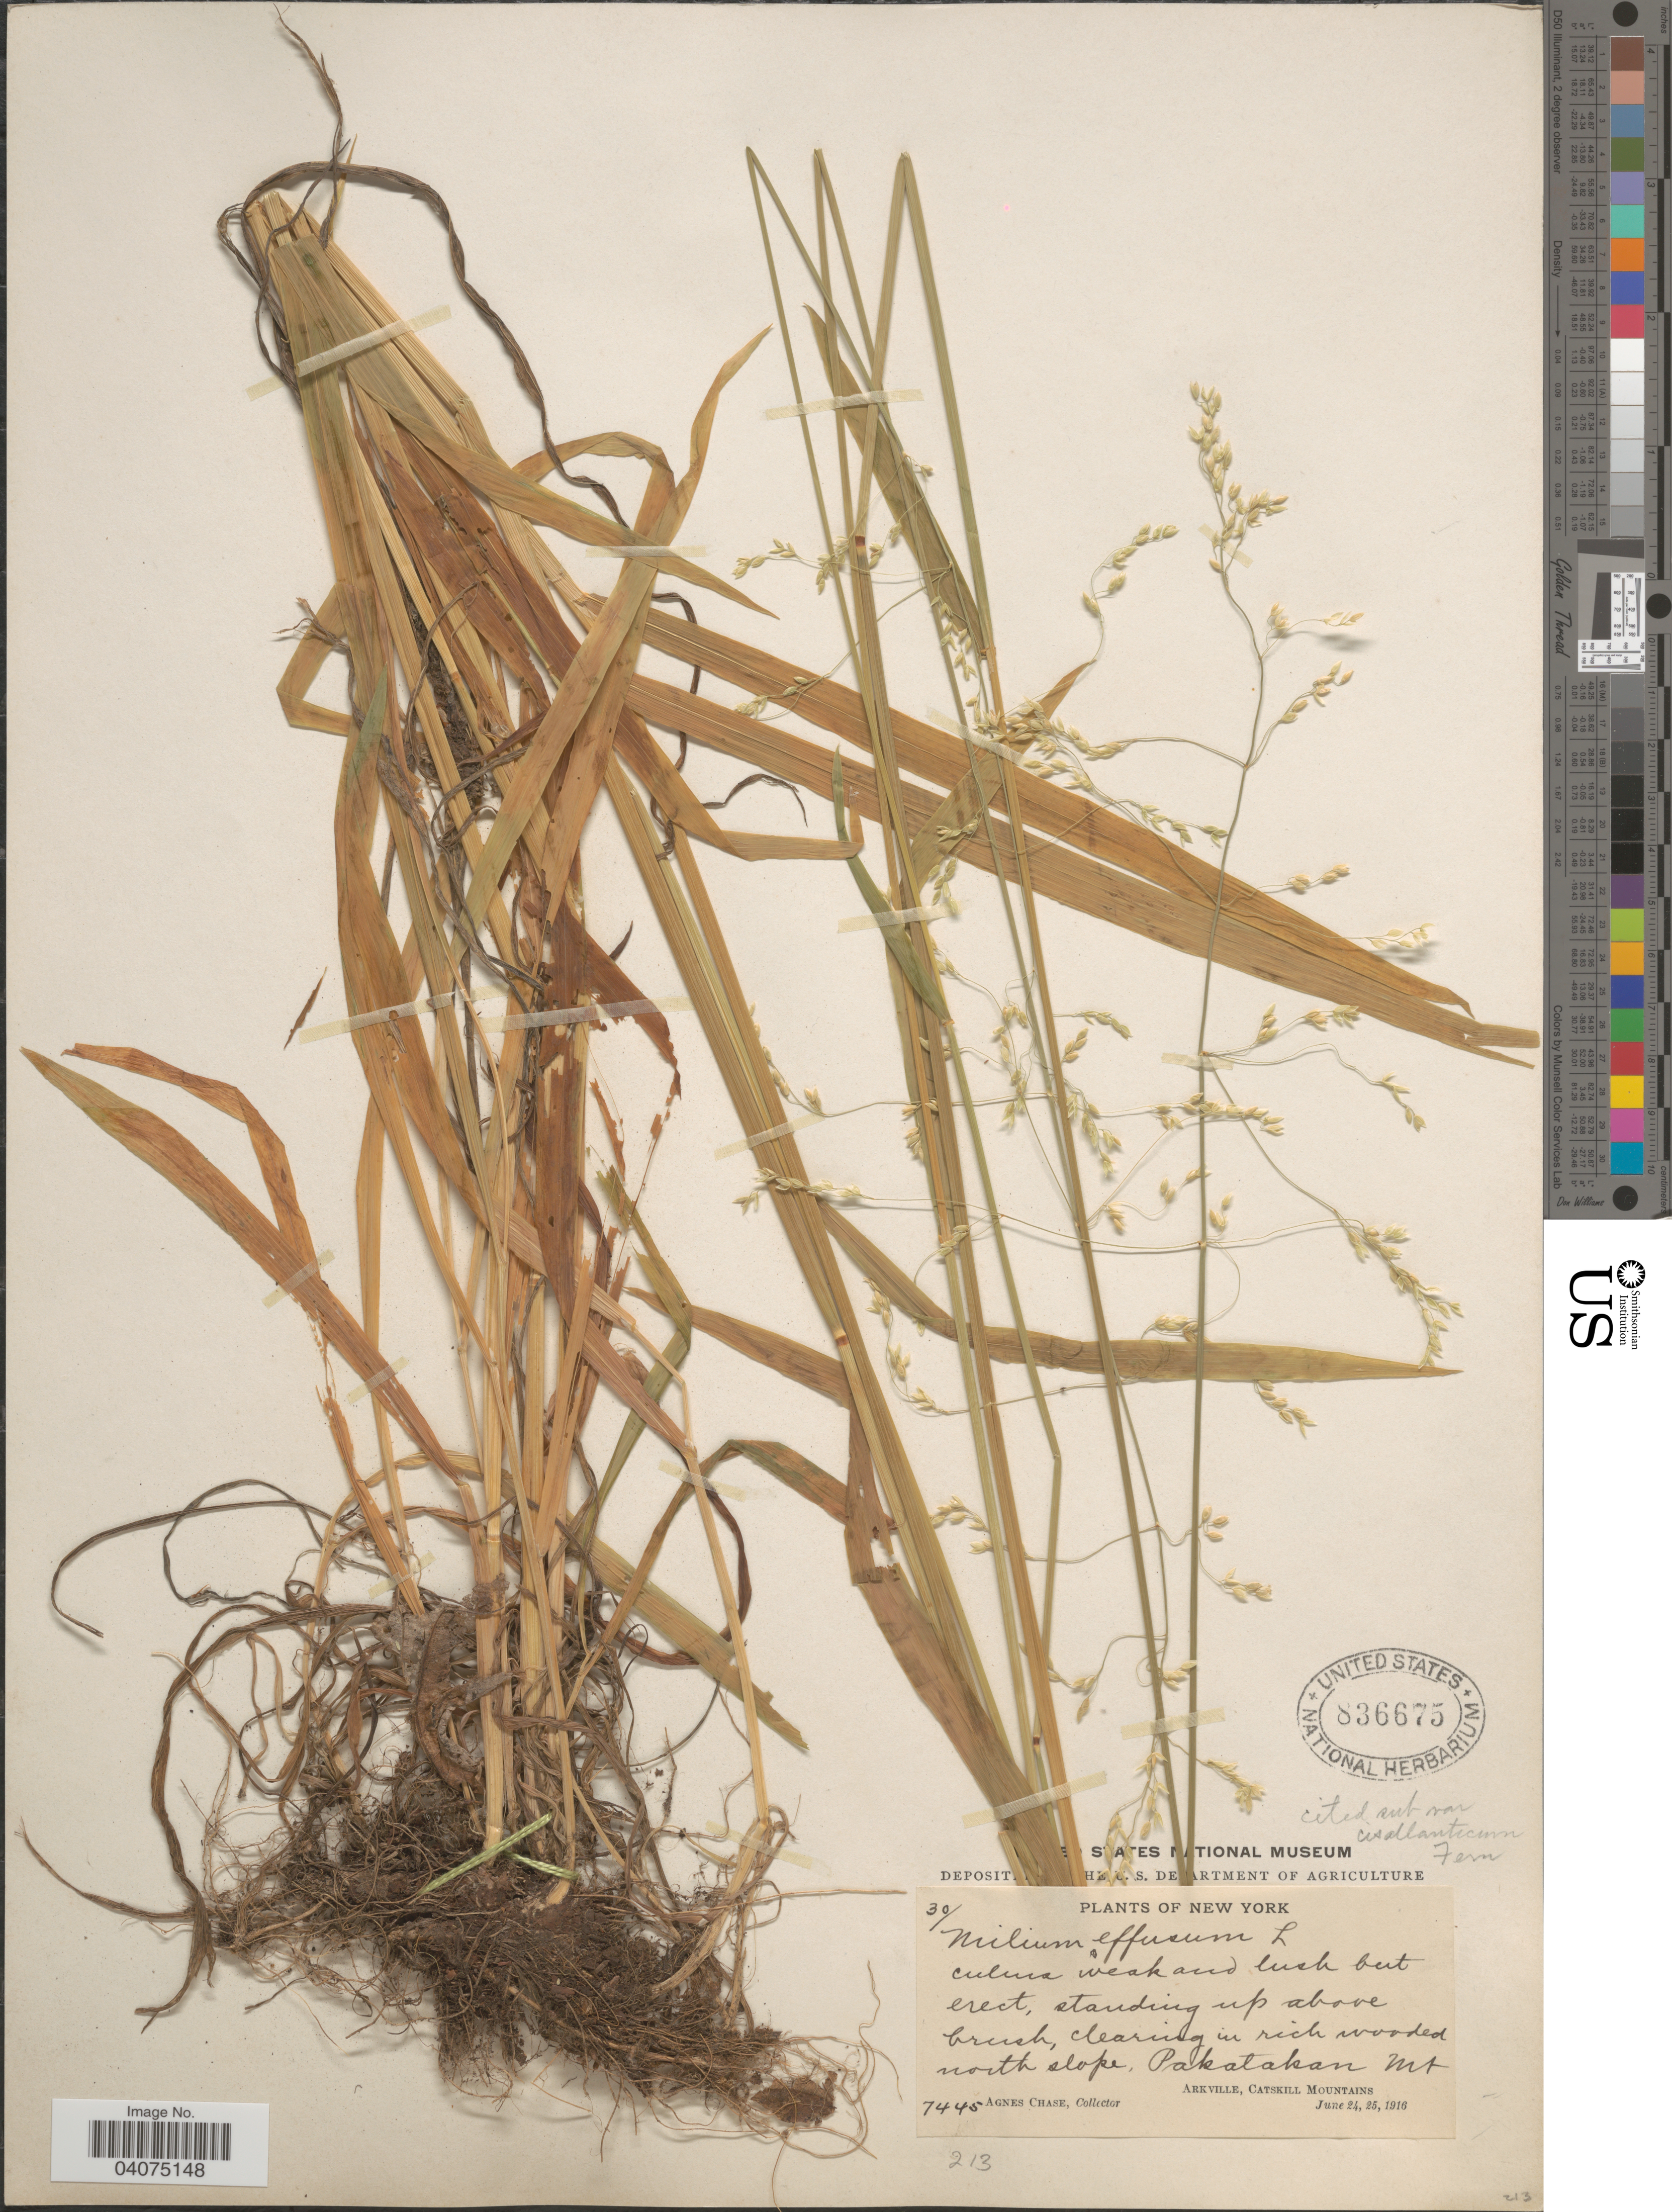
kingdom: Plantae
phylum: Tracheophyta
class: Liliopsida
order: Poales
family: Poaceae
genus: Milium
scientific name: Milium effusum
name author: L.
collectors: A. Chase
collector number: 7445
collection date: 1916-06-24/1916-06-25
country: United States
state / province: New York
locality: Standing up above brush, clearing in rich wooded north slope, Pakatakan Mt. Arkville, Catskill Mountains.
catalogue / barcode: US 836675